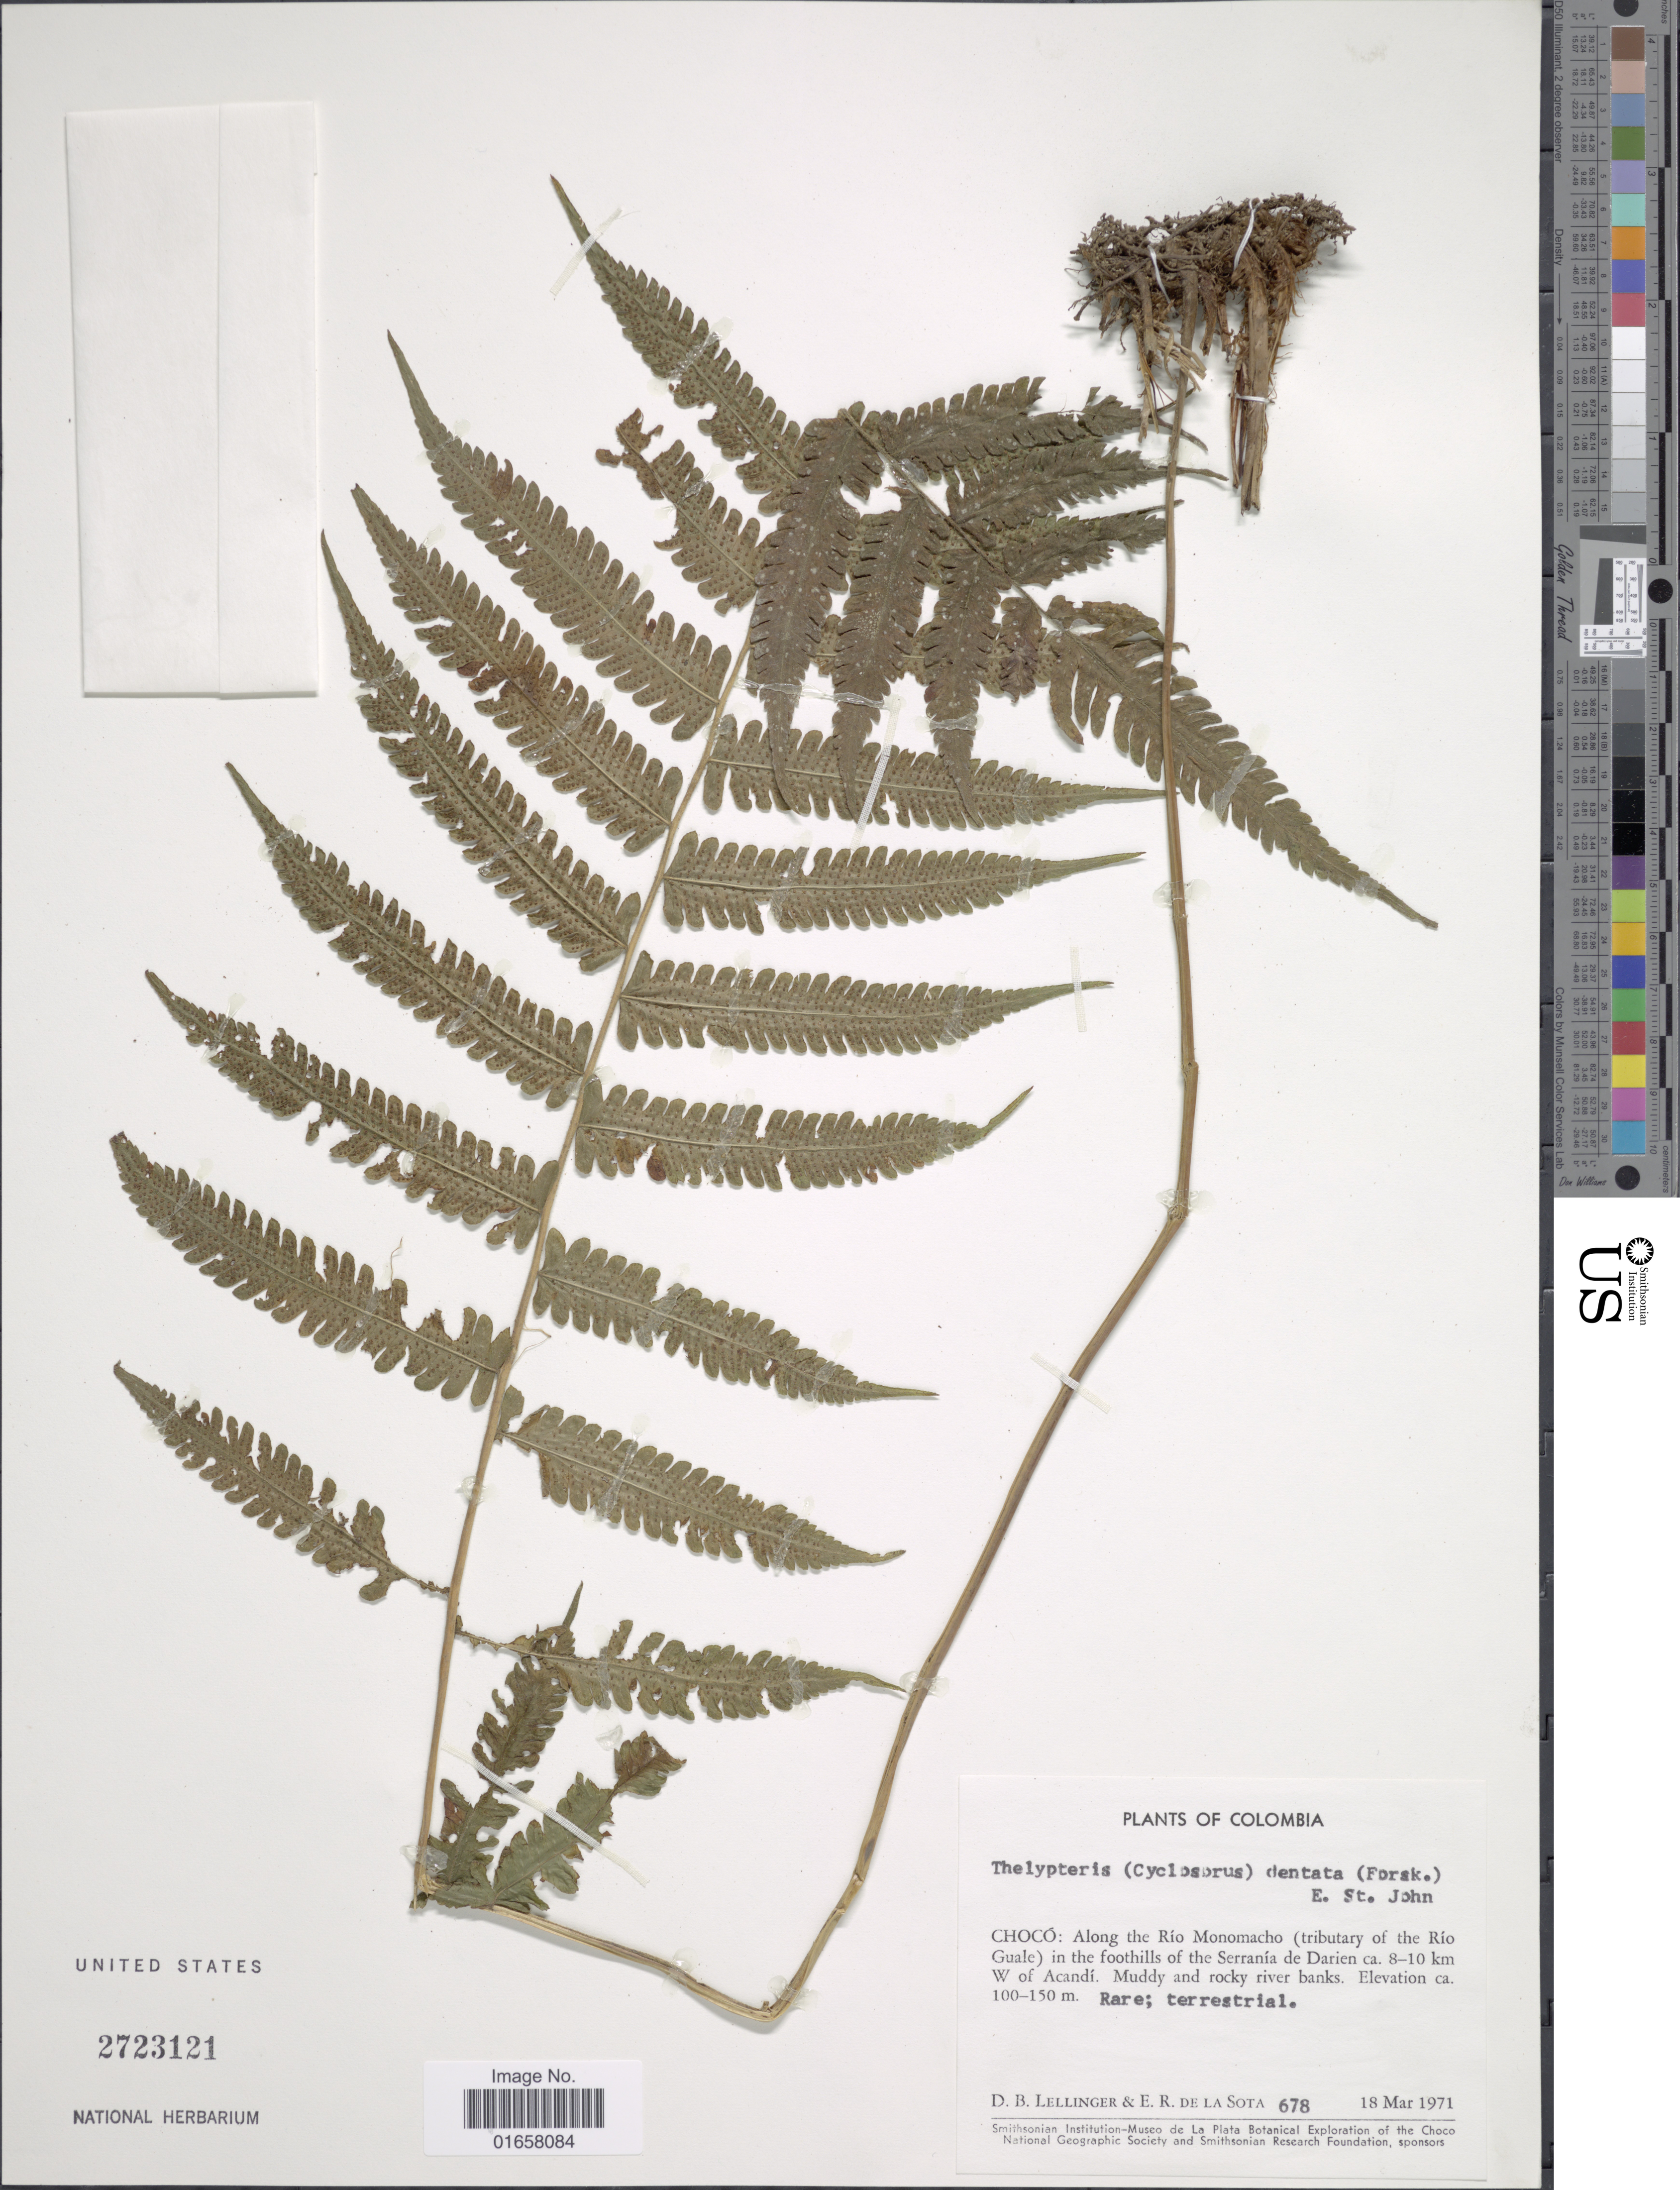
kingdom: Plantae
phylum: Tracheophyta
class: Polypodiopsida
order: Polypodiales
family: Thelypteridaceae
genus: Christella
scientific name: Christella dentata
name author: (Forssk.) Brownsey & Jermy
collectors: D. B. Lellinger & E. R. de la Sota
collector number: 678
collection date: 1971-03-18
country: Colombia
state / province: Chocó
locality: Colombia, Chocó: along the Río Monomacho (tributry of the Río Guale) in the foorhills of the Serranía de Darien ca. 8-10 km W of Ancandí. Muddy and rocky river banks.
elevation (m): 100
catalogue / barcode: US 2723121